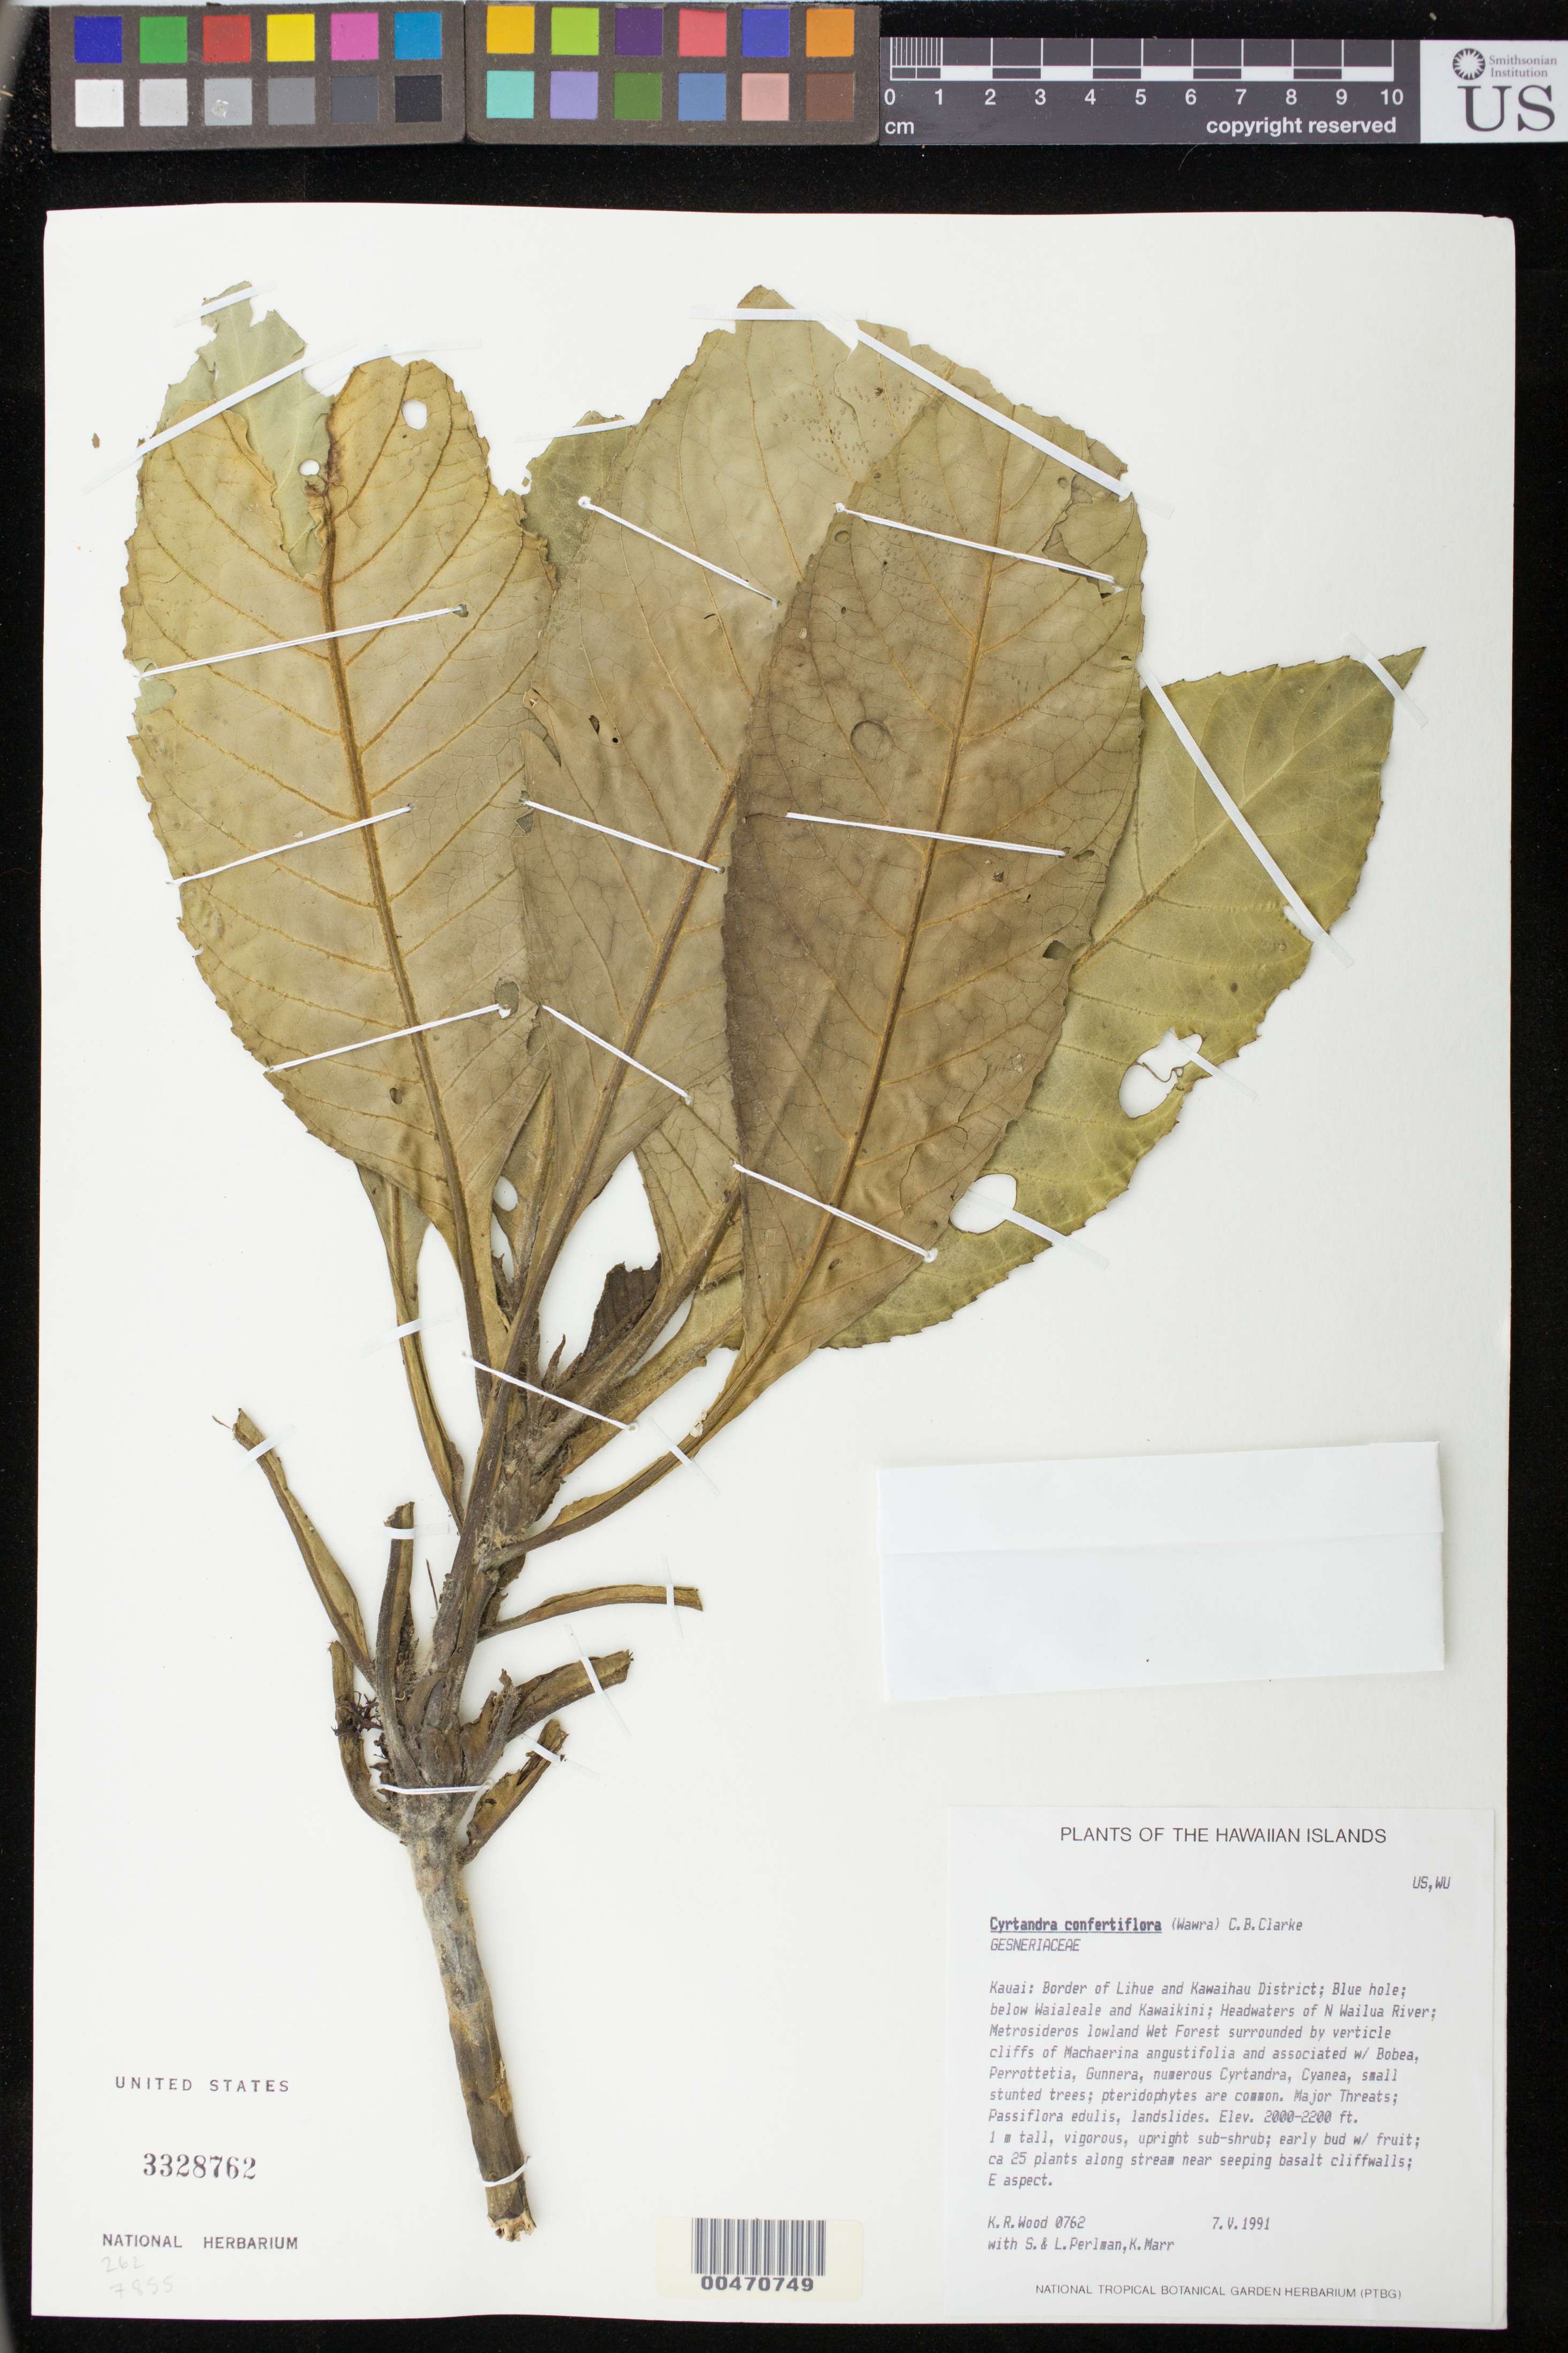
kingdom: Plantae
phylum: Tracheophyta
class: Magnoliopsida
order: Lamiales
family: Gesneriaceae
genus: Cyrtandra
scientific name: Cyrtandra confertiflora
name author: (Wawra) C.B. Clarke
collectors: K. R. Wood, S. P. Perlman, L. Perlman & K. Marr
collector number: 0762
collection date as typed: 7 May 1991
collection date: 1991-05-07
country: United States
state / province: Hawaii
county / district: Kauai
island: Kaua'i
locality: Border of Lihue & Kawaihau Dists, Blue Hole, below Waialeale & Kawaikini, headwaters of N Wailua River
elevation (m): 610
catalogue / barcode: US 3328762